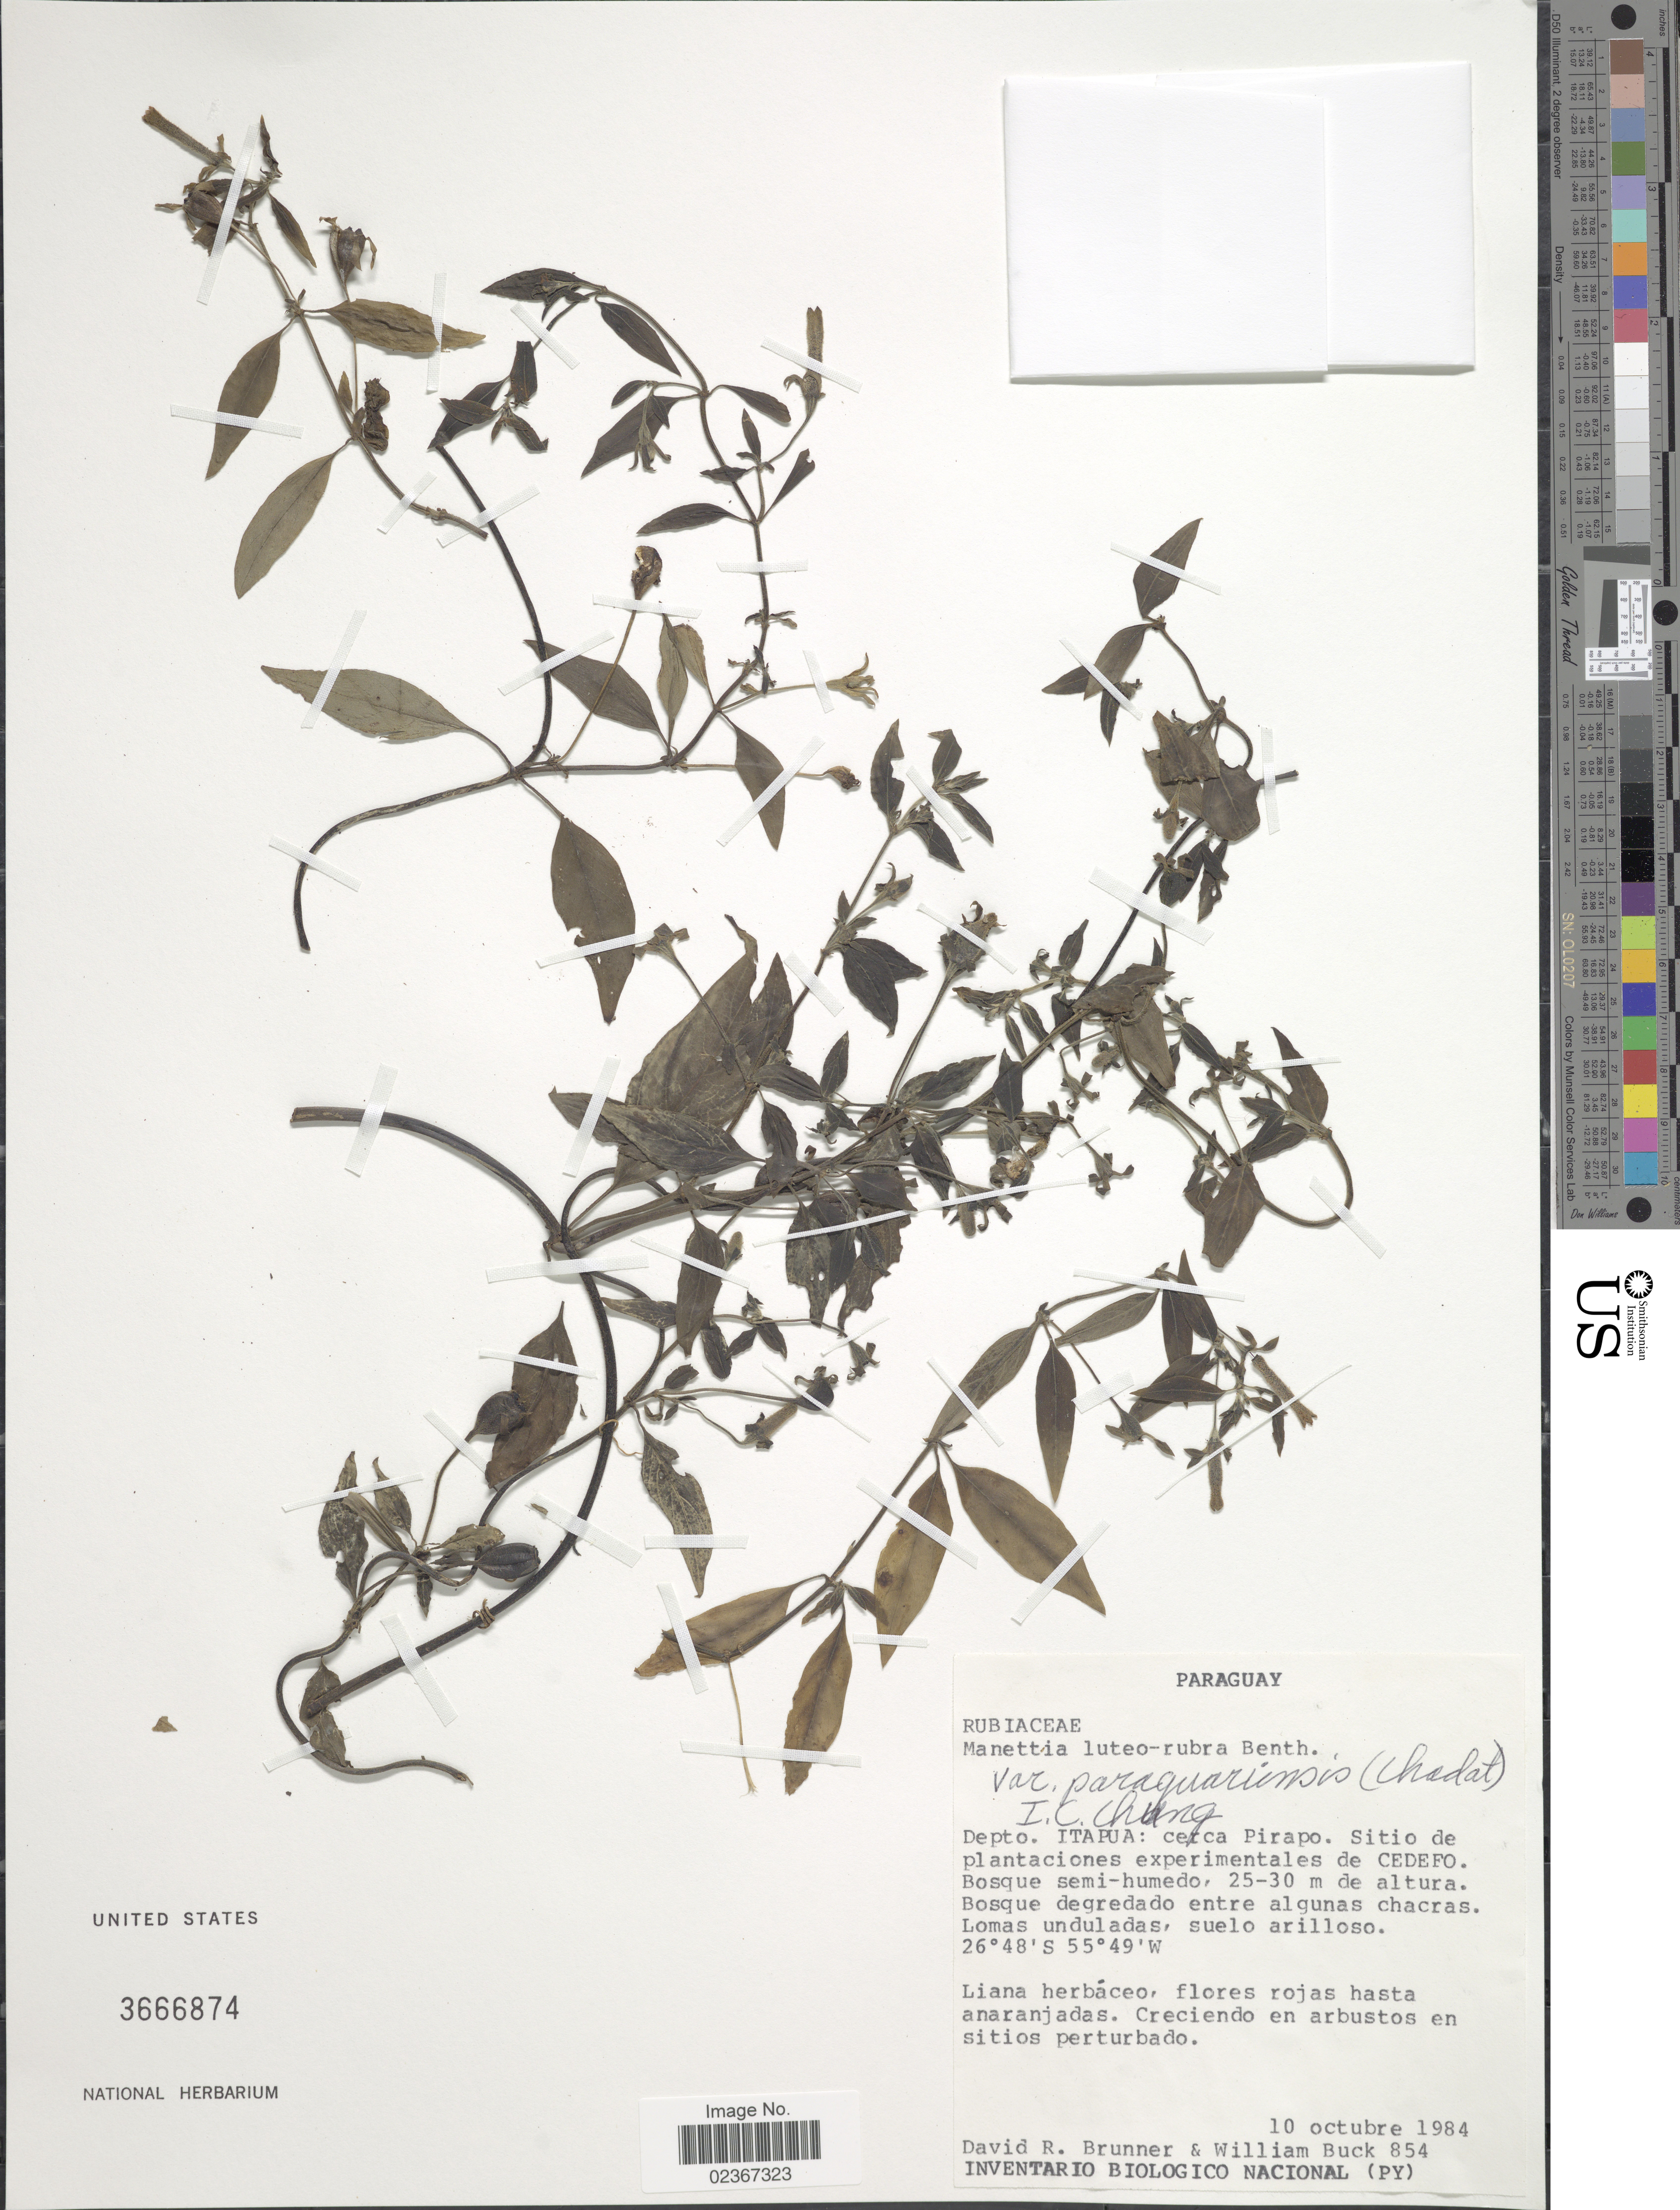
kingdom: Plantae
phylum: Tracheophyta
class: Magnoliopsida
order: Gentianales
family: Rubiaceae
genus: Manettia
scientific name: Manettia luteorubra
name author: (Vell.) Benth.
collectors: D. R. Brunner & W. Buck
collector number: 854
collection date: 1984-10-10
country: Paraguay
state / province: Itapua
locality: Depto. Itapua: cerca Pirapo. Sitio de plantaciones experimentales de CEDEFO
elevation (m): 25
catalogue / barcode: US 3666874